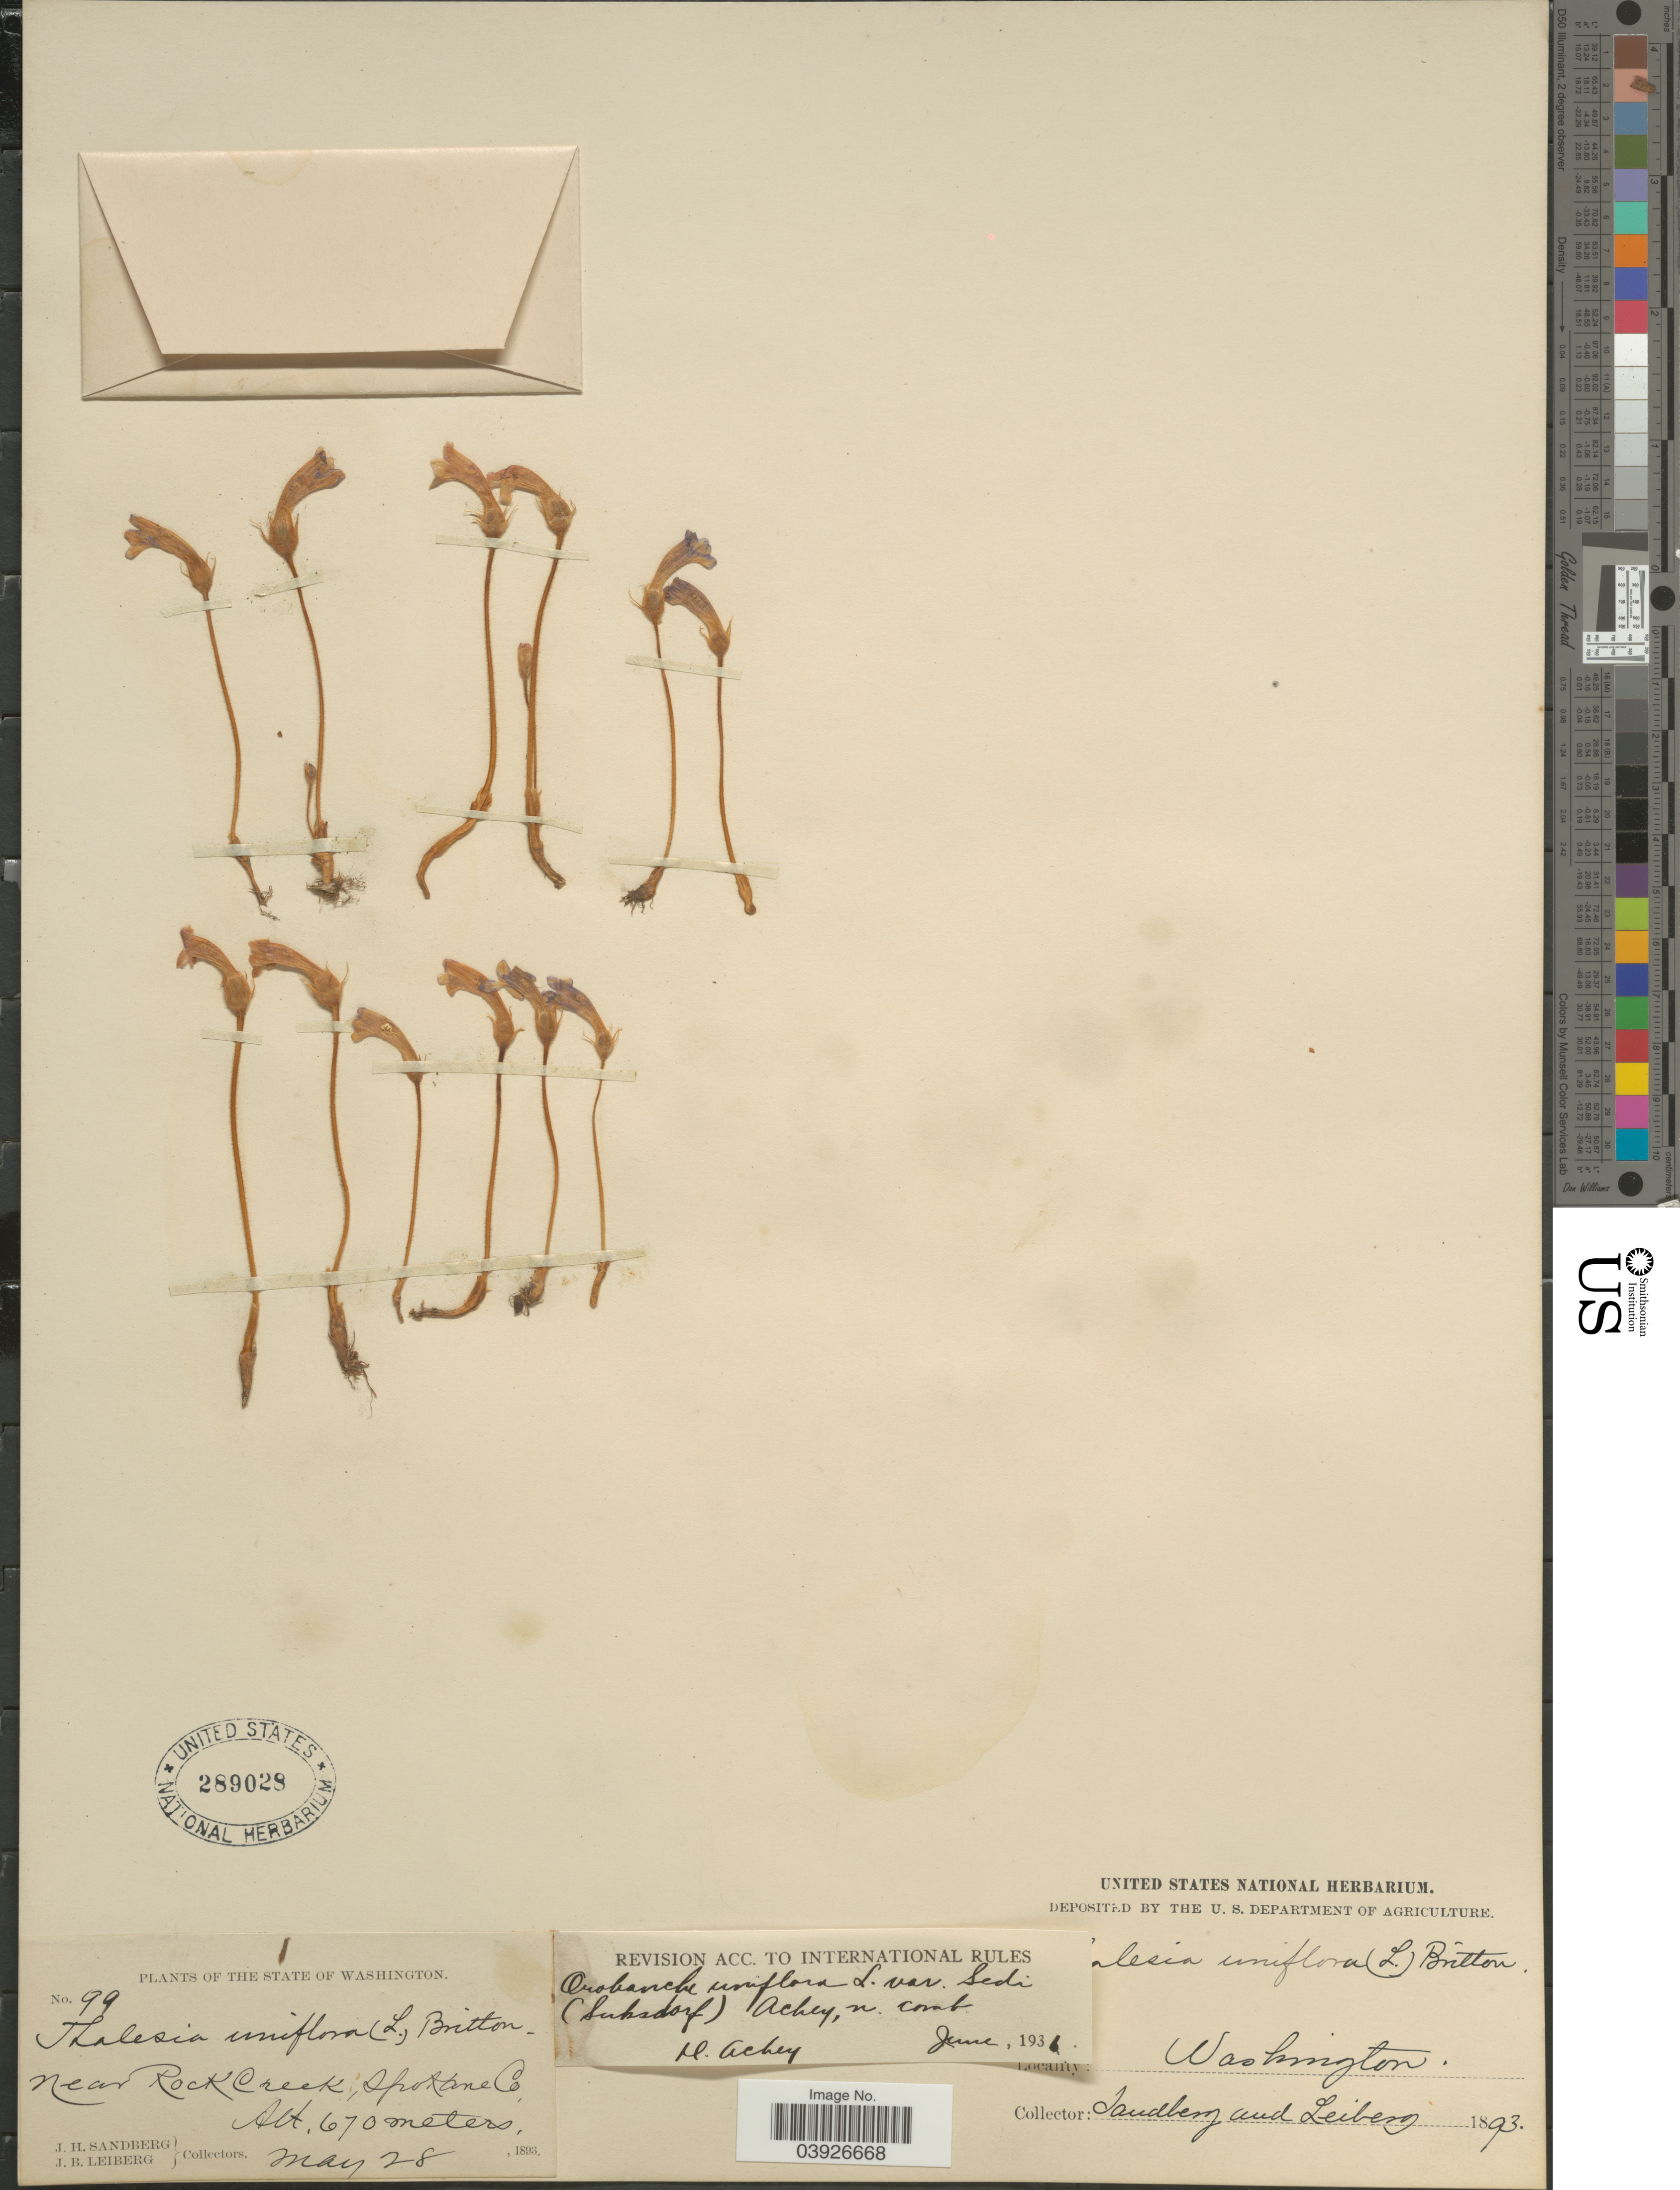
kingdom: Plantae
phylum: Tracheophyta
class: Magnoliopsida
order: Lamiales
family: Orobanchaceae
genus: Aphyllon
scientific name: Aphyllon sedi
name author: Suksd.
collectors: J. H. Sandberg & J. B. Leiberg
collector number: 99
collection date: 1893-05-28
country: United States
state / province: Washington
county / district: Spokane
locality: Near Rock Creek, Spokane Co.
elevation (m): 670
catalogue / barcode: US 289028